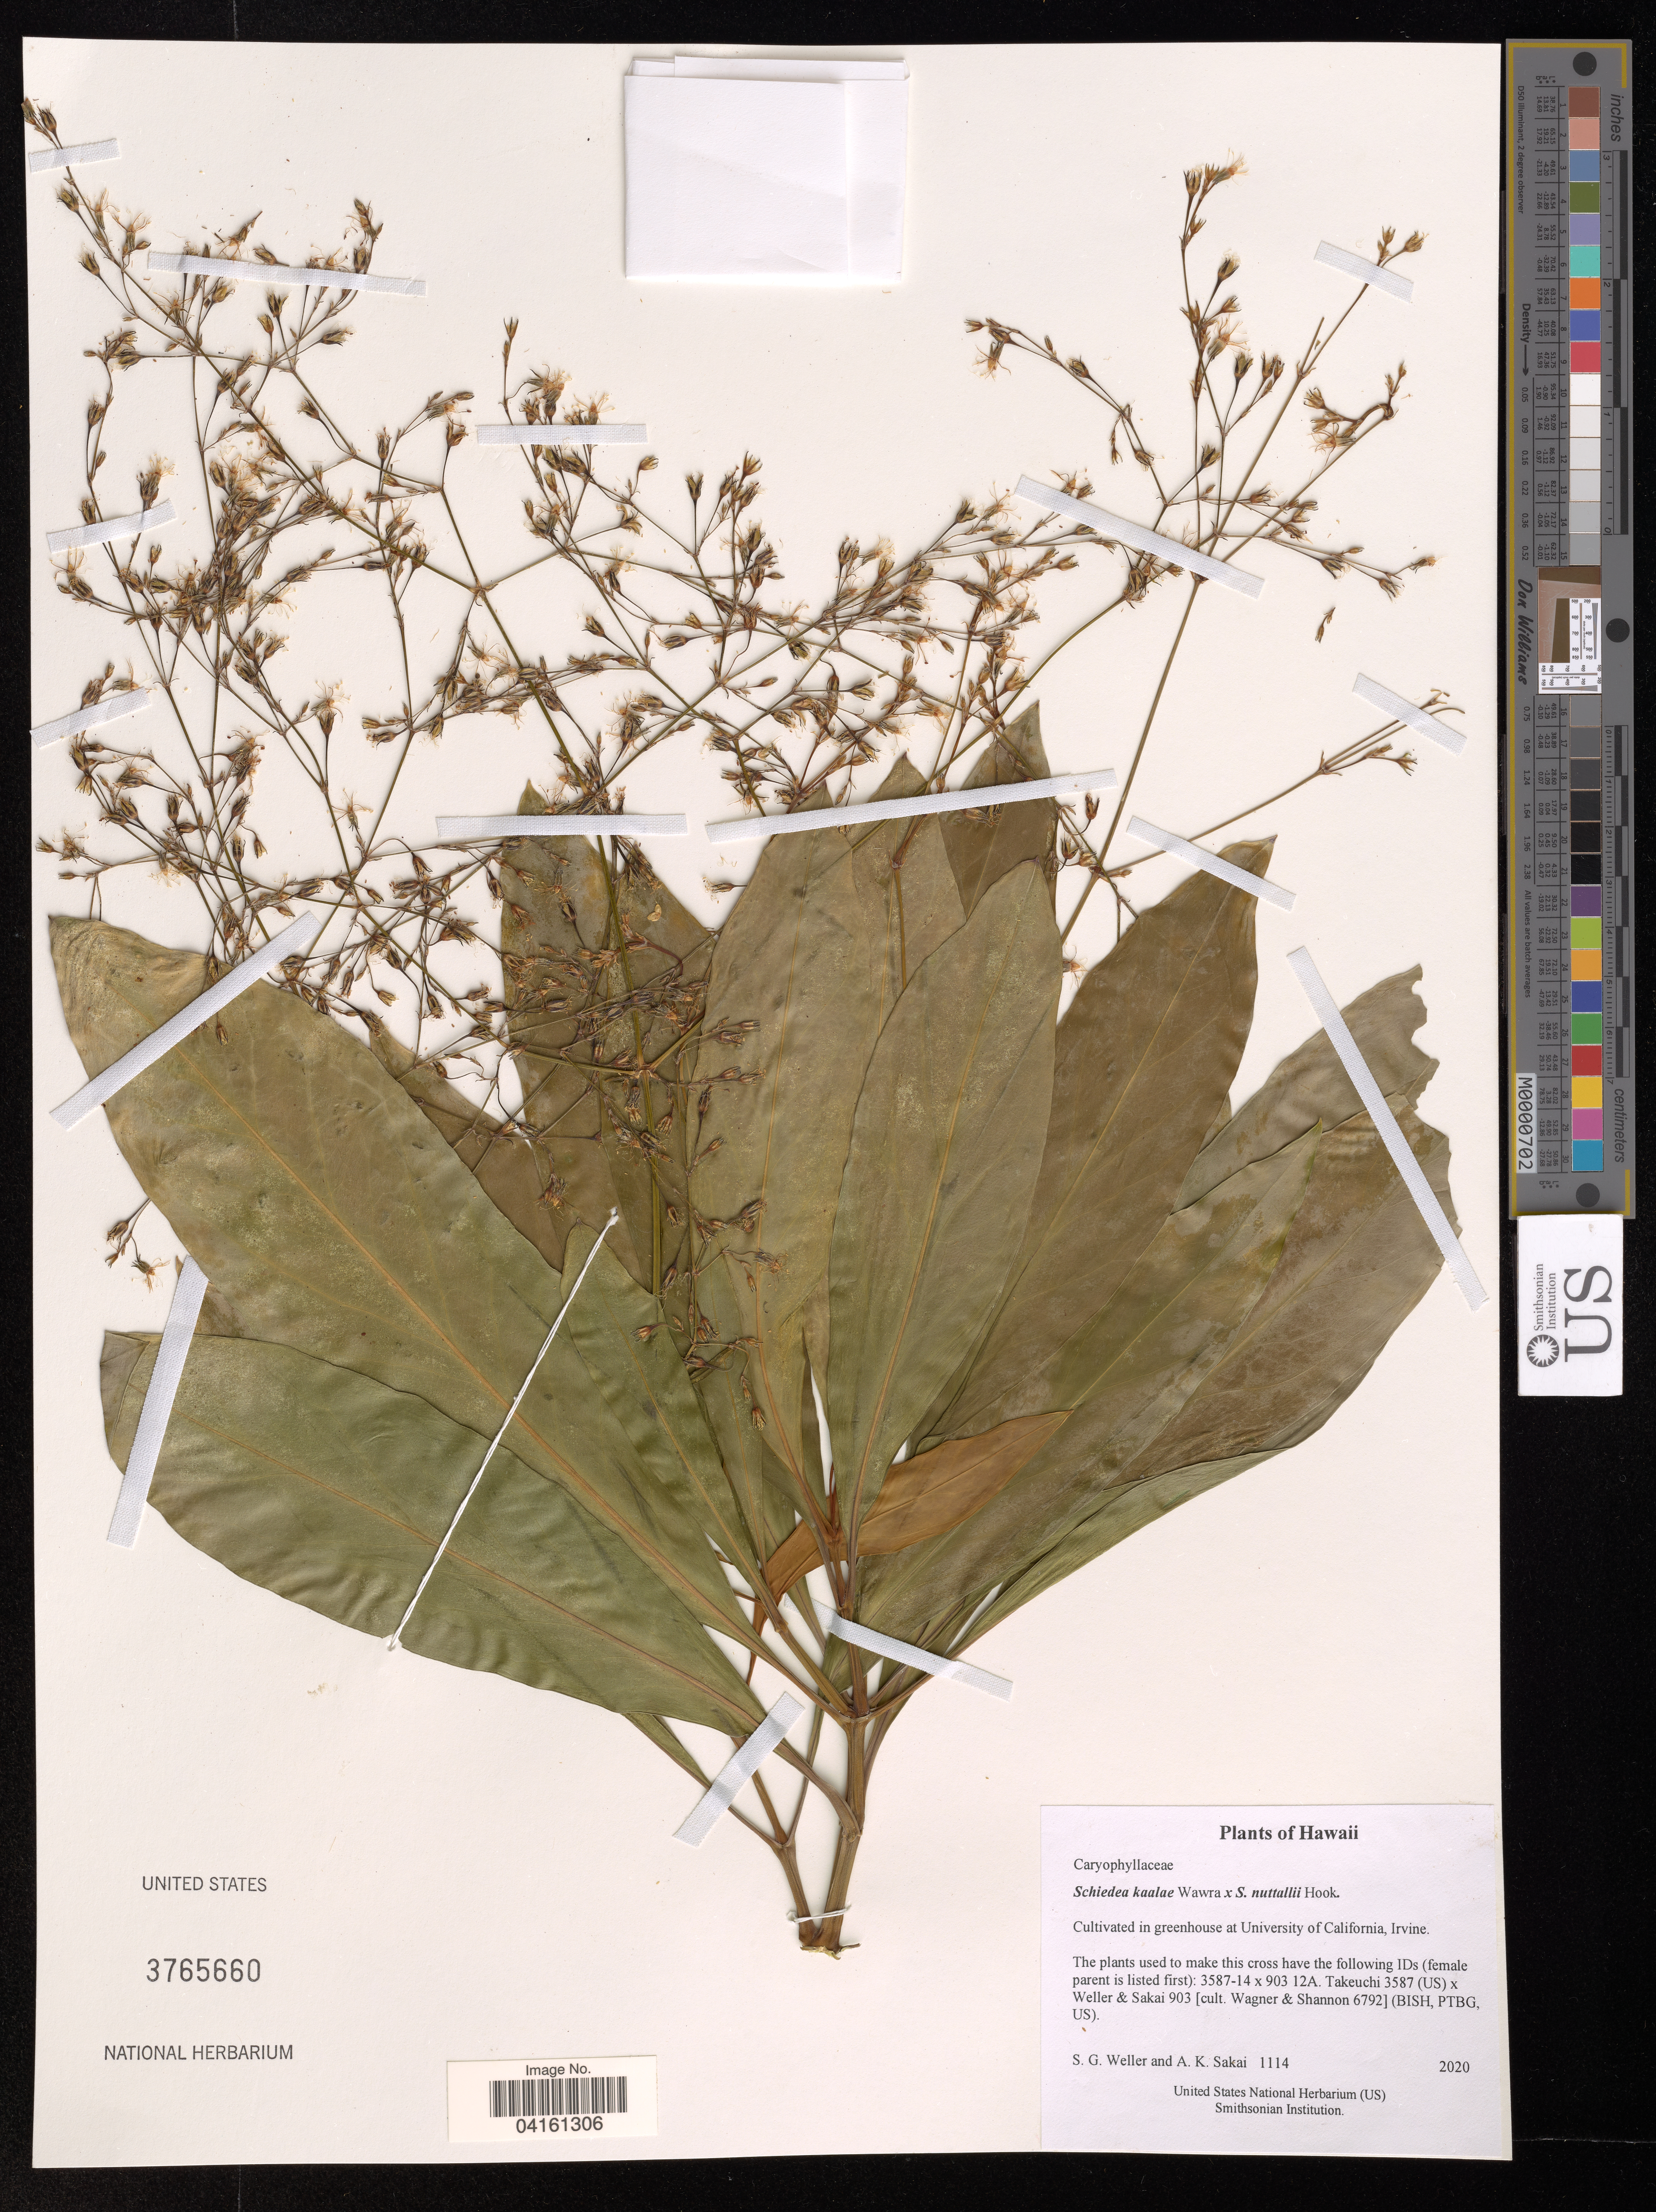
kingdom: Plantae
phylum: Tracheophyta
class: Magnoliopsida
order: Caryophyllales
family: Caryophyllaceae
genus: Schiedea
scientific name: Schiedea kaalae x S. nuttallii Hook.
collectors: S. G. Weller & A. Sakai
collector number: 1114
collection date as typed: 2020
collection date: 2020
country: United States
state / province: California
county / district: Orange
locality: Cultivated in greenhouse at University of California, Irvine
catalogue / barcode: US 3765660